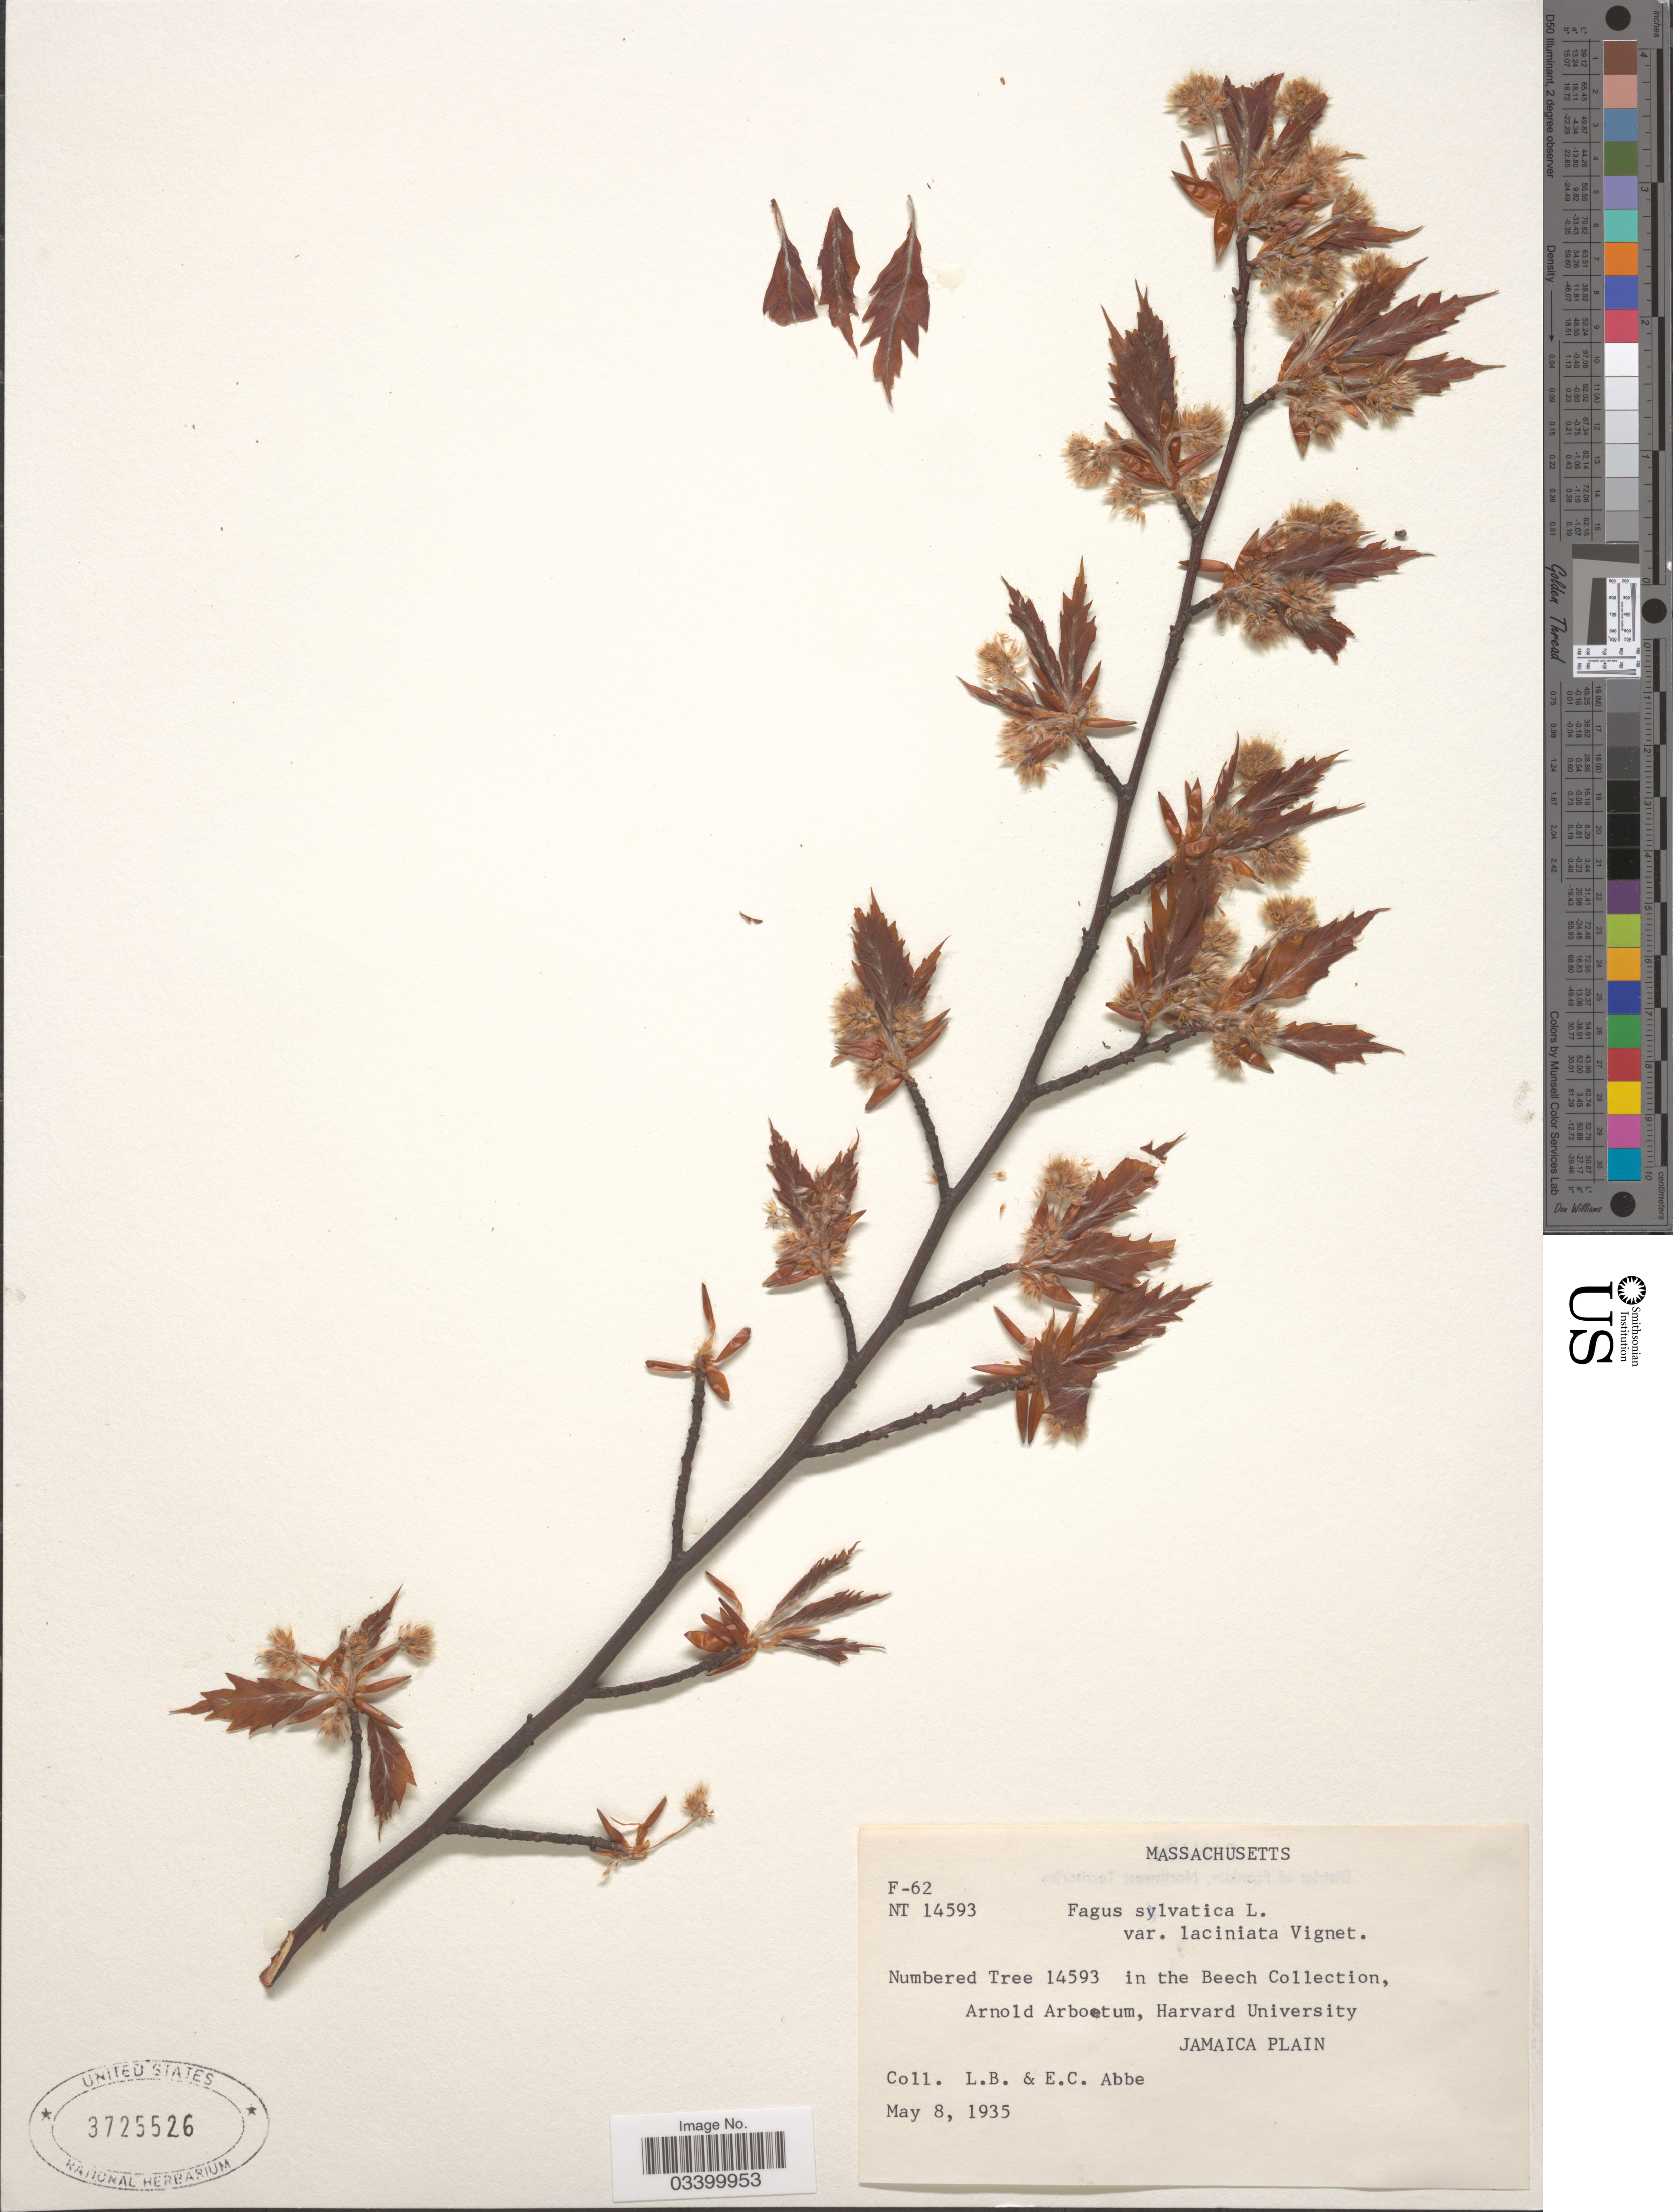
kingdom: Plantae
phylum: Tracheophyta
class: Magnoliopsida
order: Fagales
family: Fagaceae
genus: Fagus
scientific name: Fagus sylvatica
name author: L.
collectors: L. B. Abbe & E. C. Abbe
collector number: F-62/NT14593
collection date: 1935-05-08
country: United States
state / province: Massachusetts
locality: Numbered Tree 14593 in the Beech Collection, Arnold Arboetum, Harvard University Jamaica Plain.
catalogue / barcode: US 3725526